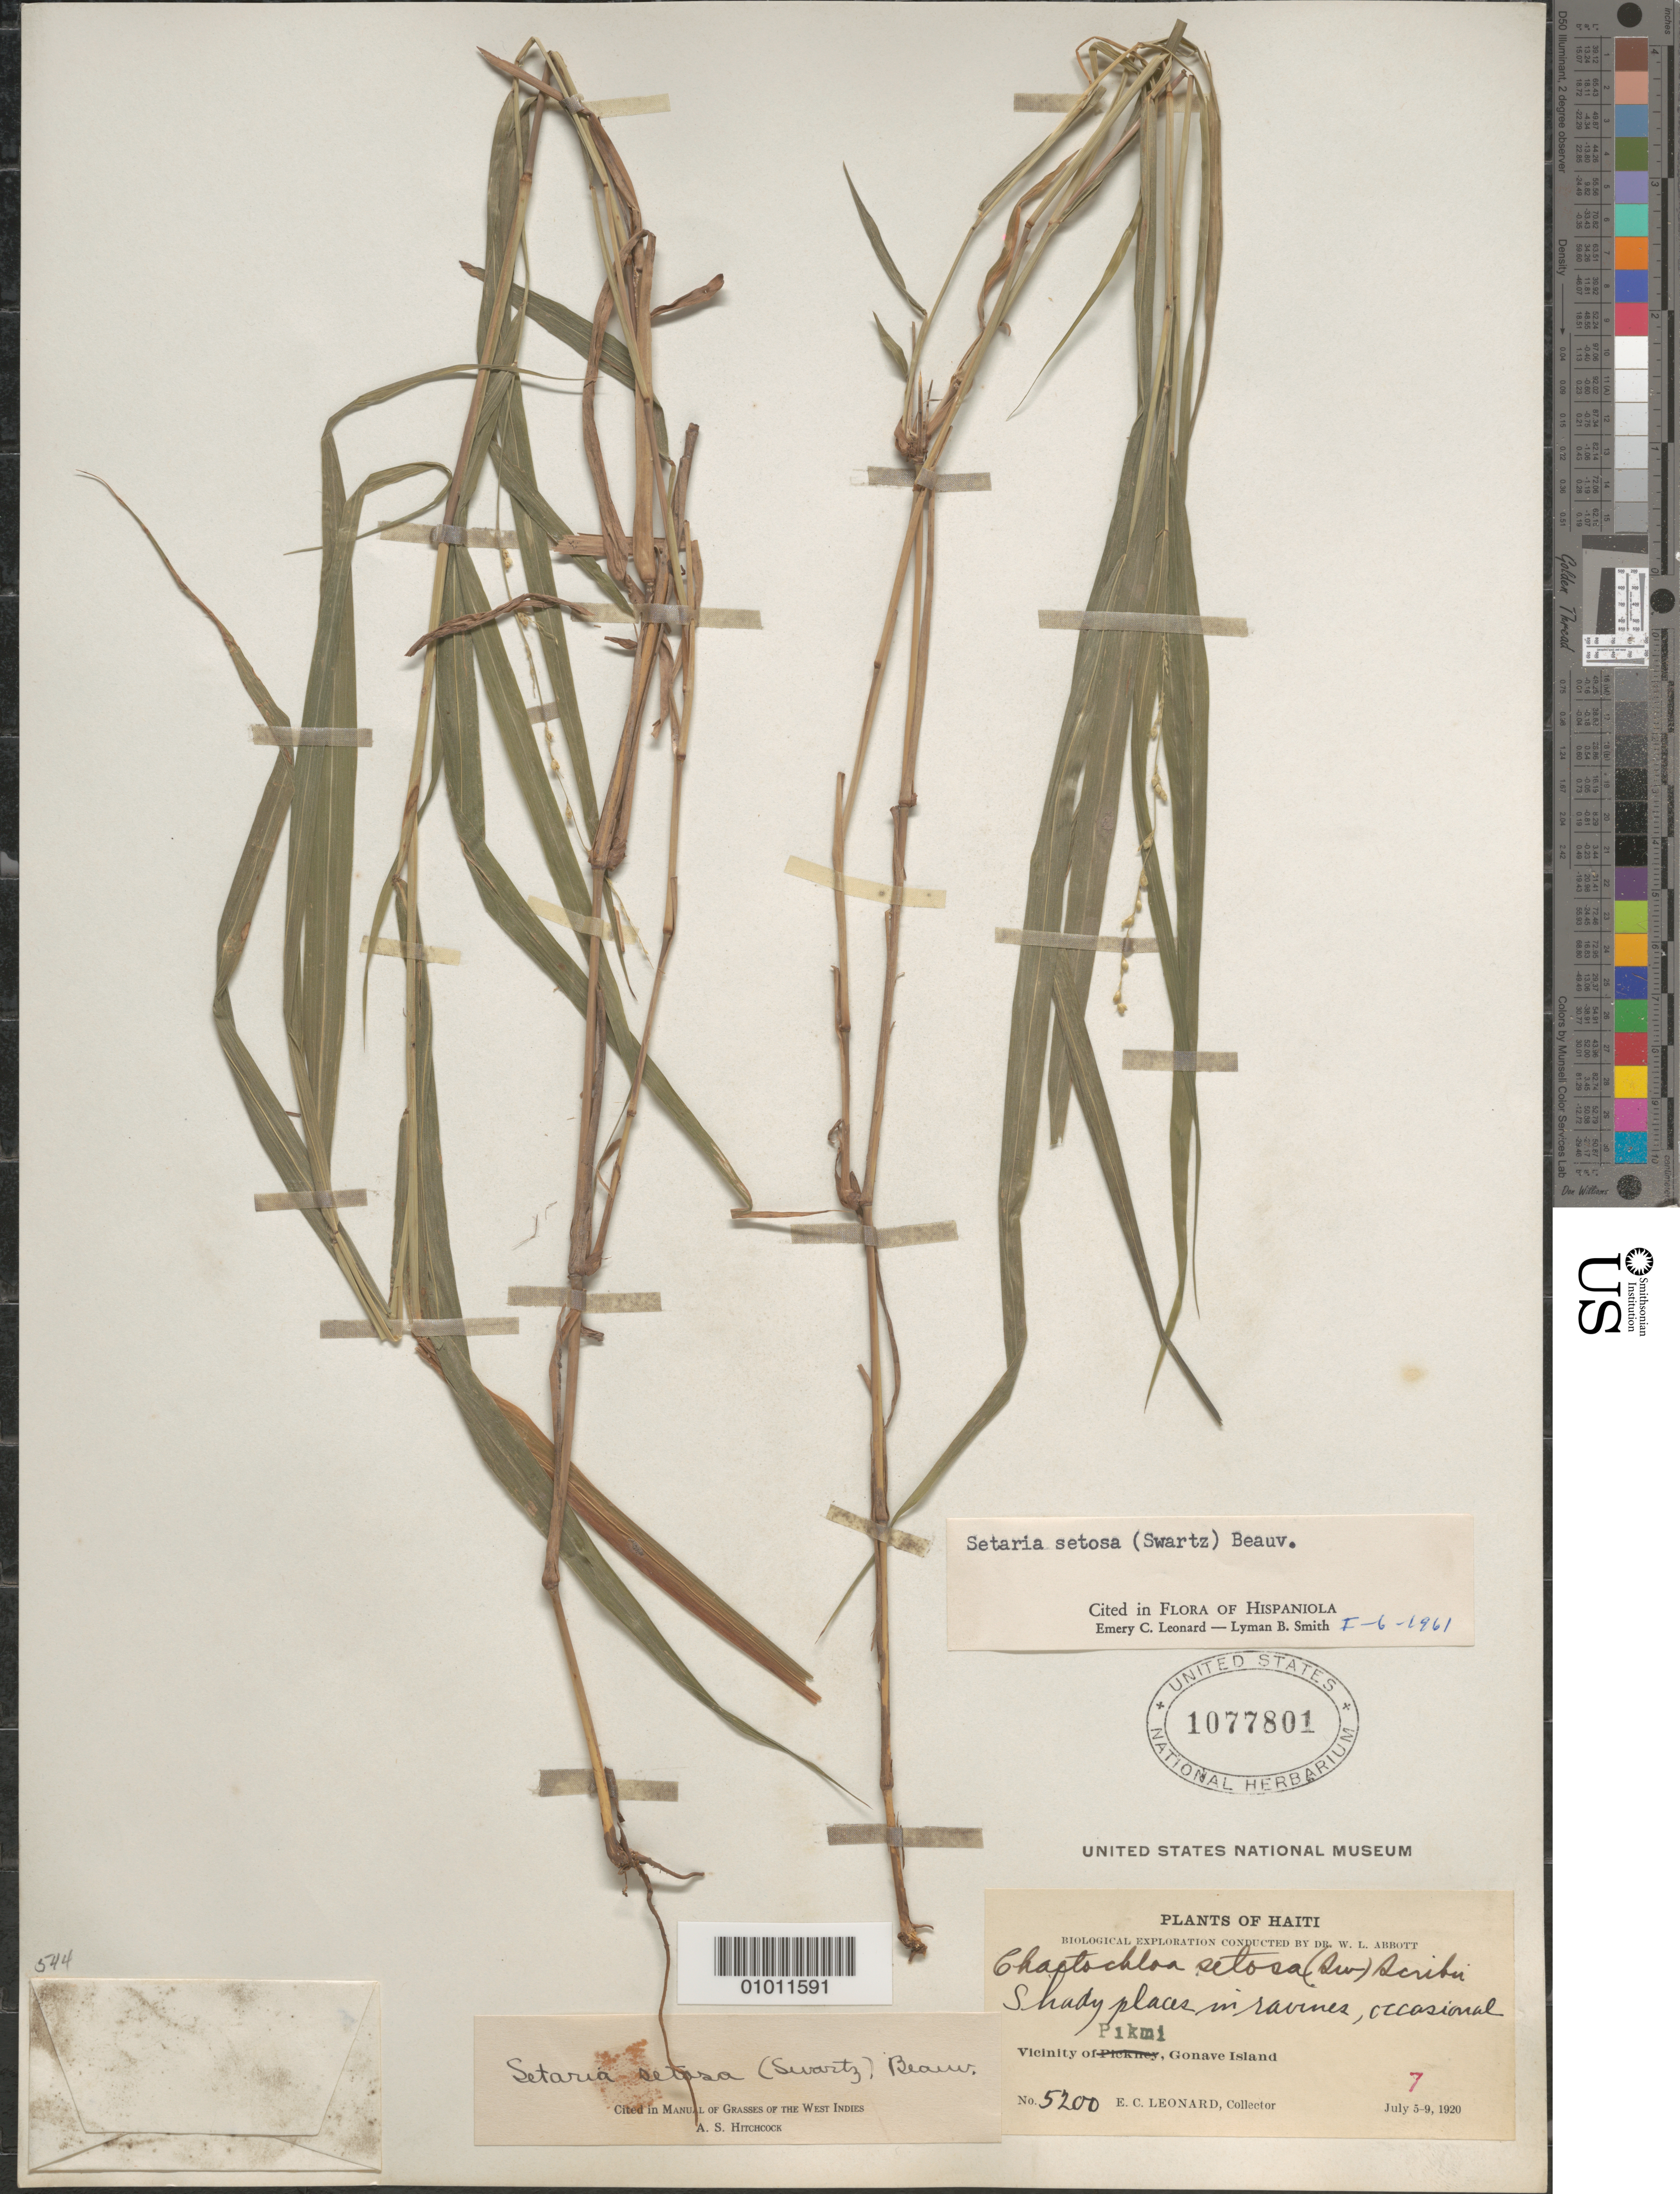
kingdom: Plantae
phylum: Tracheophyta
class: Liliopsida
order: Poales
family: Poaceae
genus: Setaria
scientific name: Setaria setosa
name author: (Sw.) P. Beauv.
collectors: E. C. Leonard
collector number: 5200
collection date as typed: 07 Jul 1920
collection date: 1920-07-07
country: Haiti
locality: Vicinity of Pikmi, Gonave Island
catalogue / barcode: US 1077801